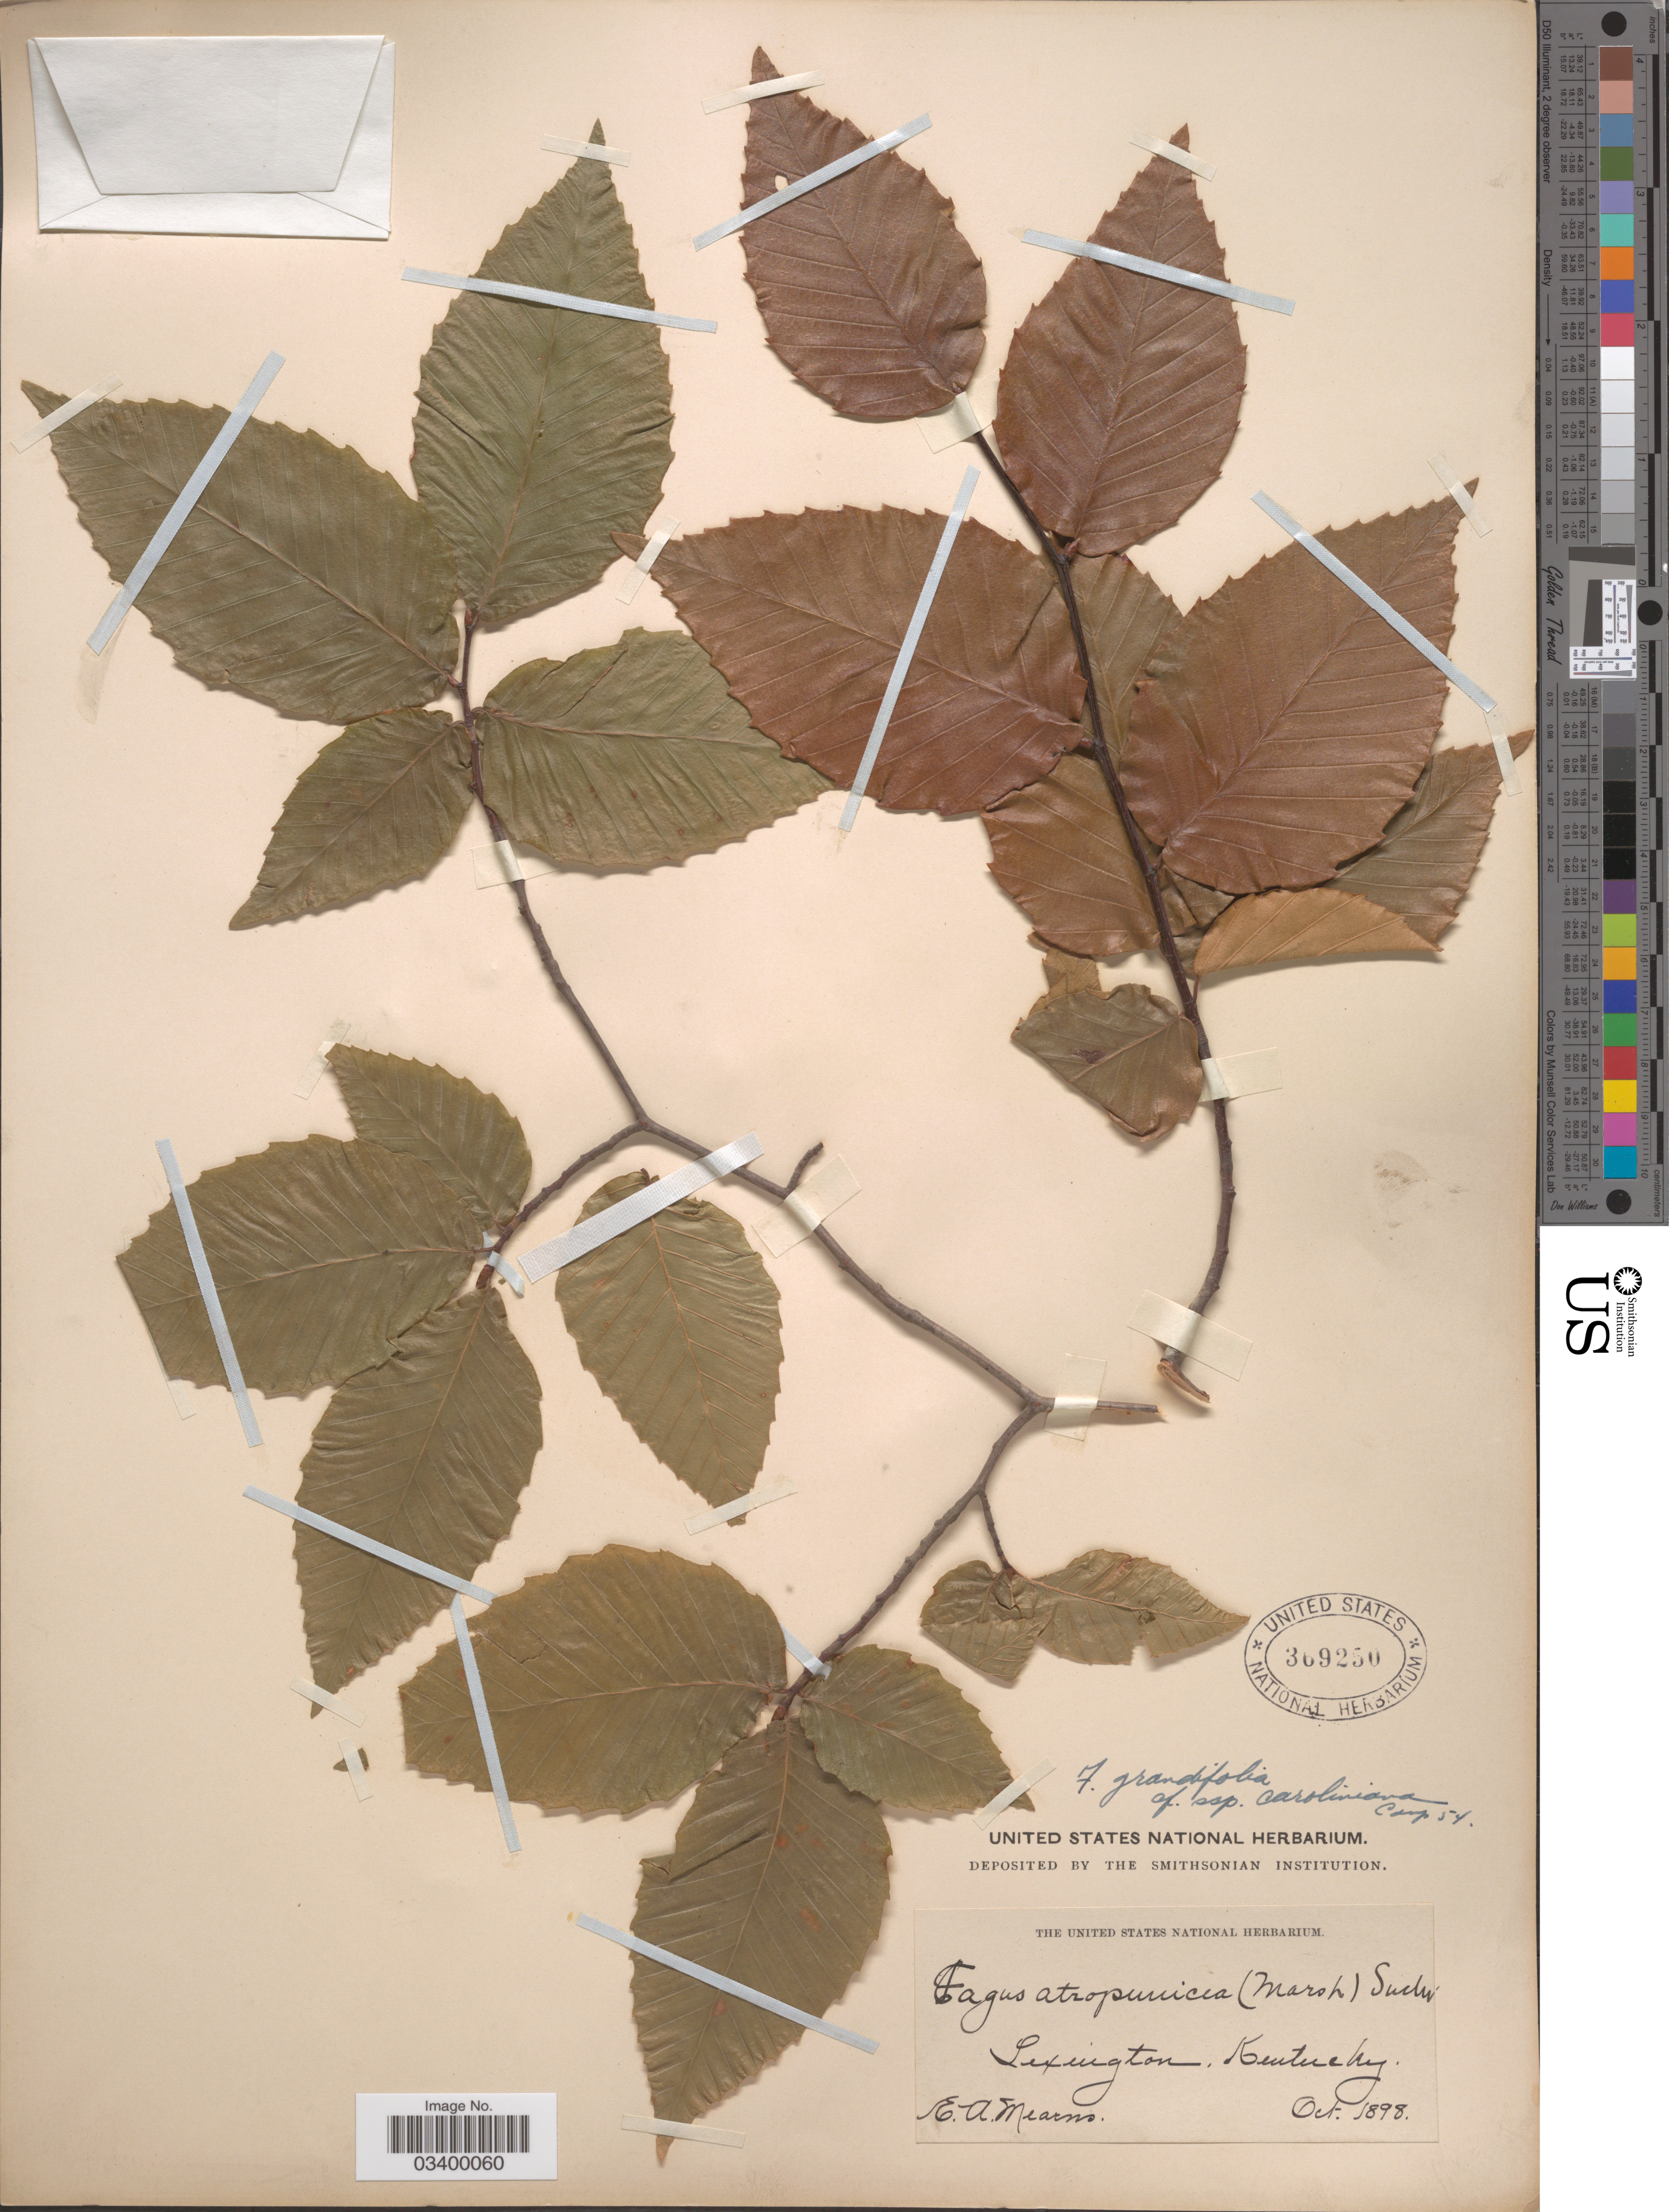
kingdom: Plantae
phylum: Tracheophyta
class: Magnoliopsida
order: Fagales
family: Fagaceae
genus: Fagus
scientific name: Fagus grandifolia subsp. caroliniana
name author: (Loudon) Fernald & Rehder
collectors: E. A. Mearns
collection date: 1898-10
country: United States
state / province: Kentucky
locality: Lexington.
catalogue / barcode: US 369250